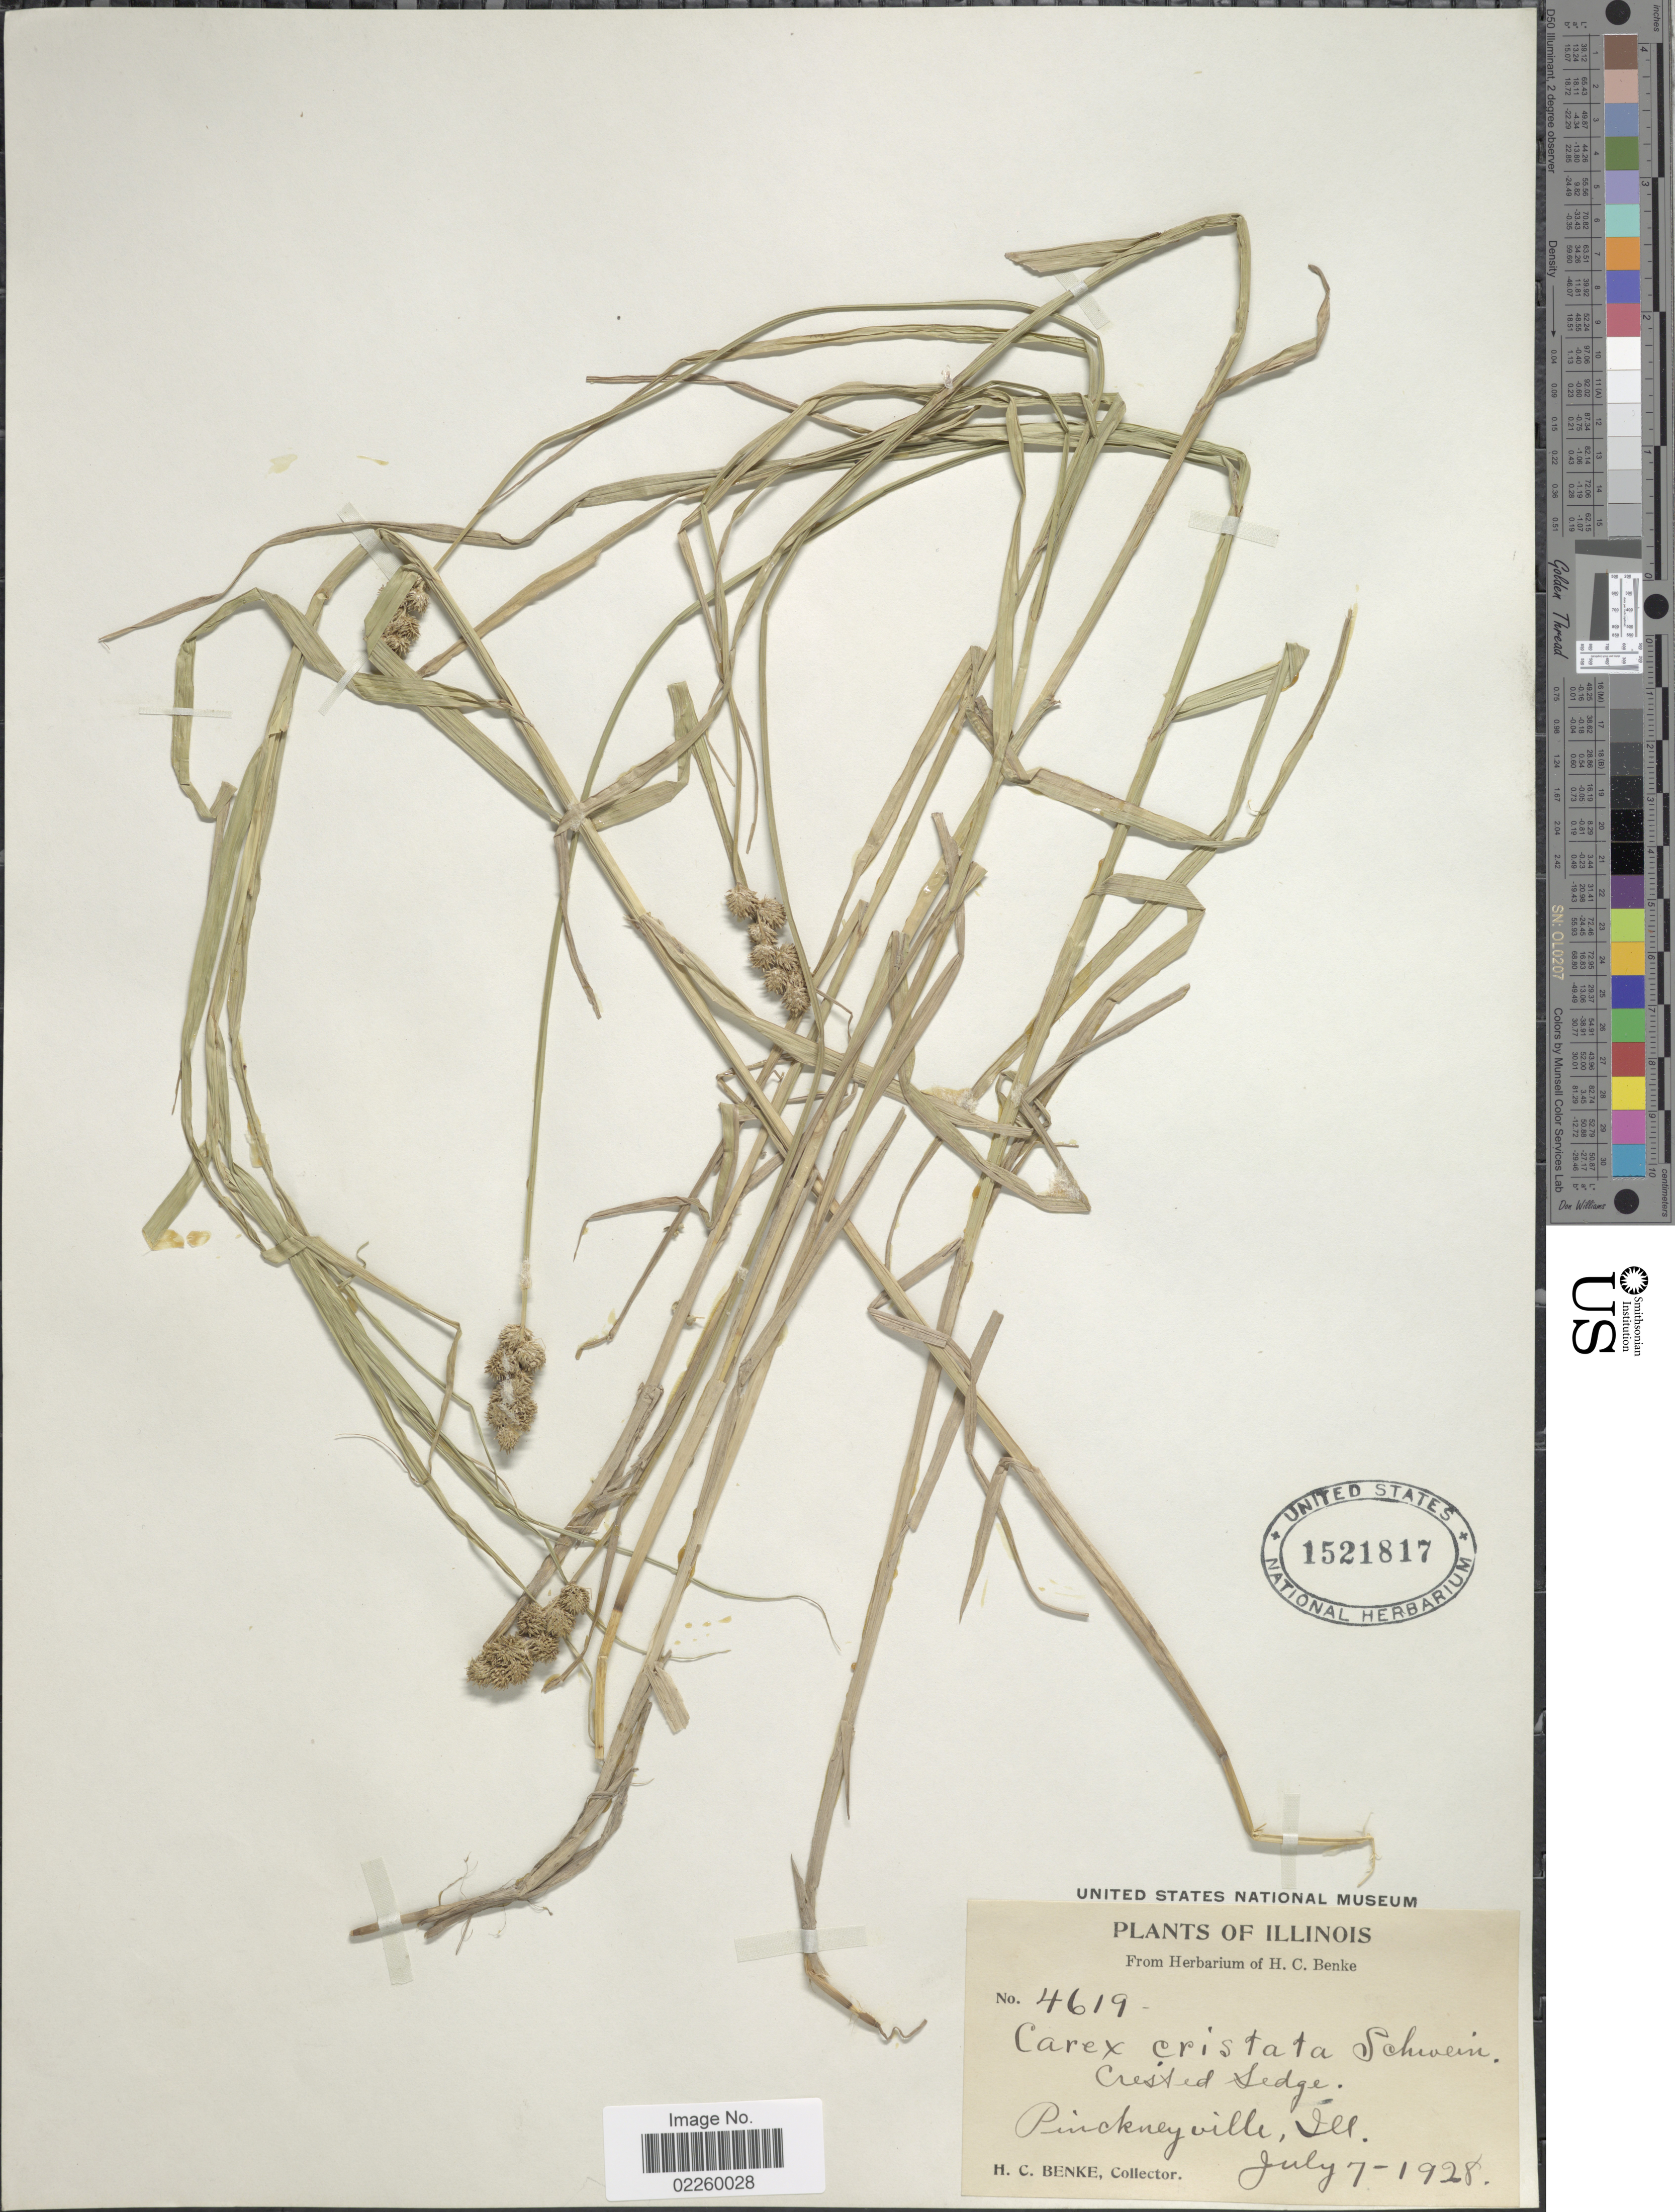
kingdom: Plantae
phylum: Tracheophyta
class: Liliopsida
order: Poales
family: Cyperaceae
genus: Carex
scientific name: Carex cristatella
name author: Britton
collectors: H. Benke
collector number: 4619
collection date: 1928-07-07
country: United States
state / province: Illinois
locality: Pinckneyville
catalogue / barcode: US 1521817